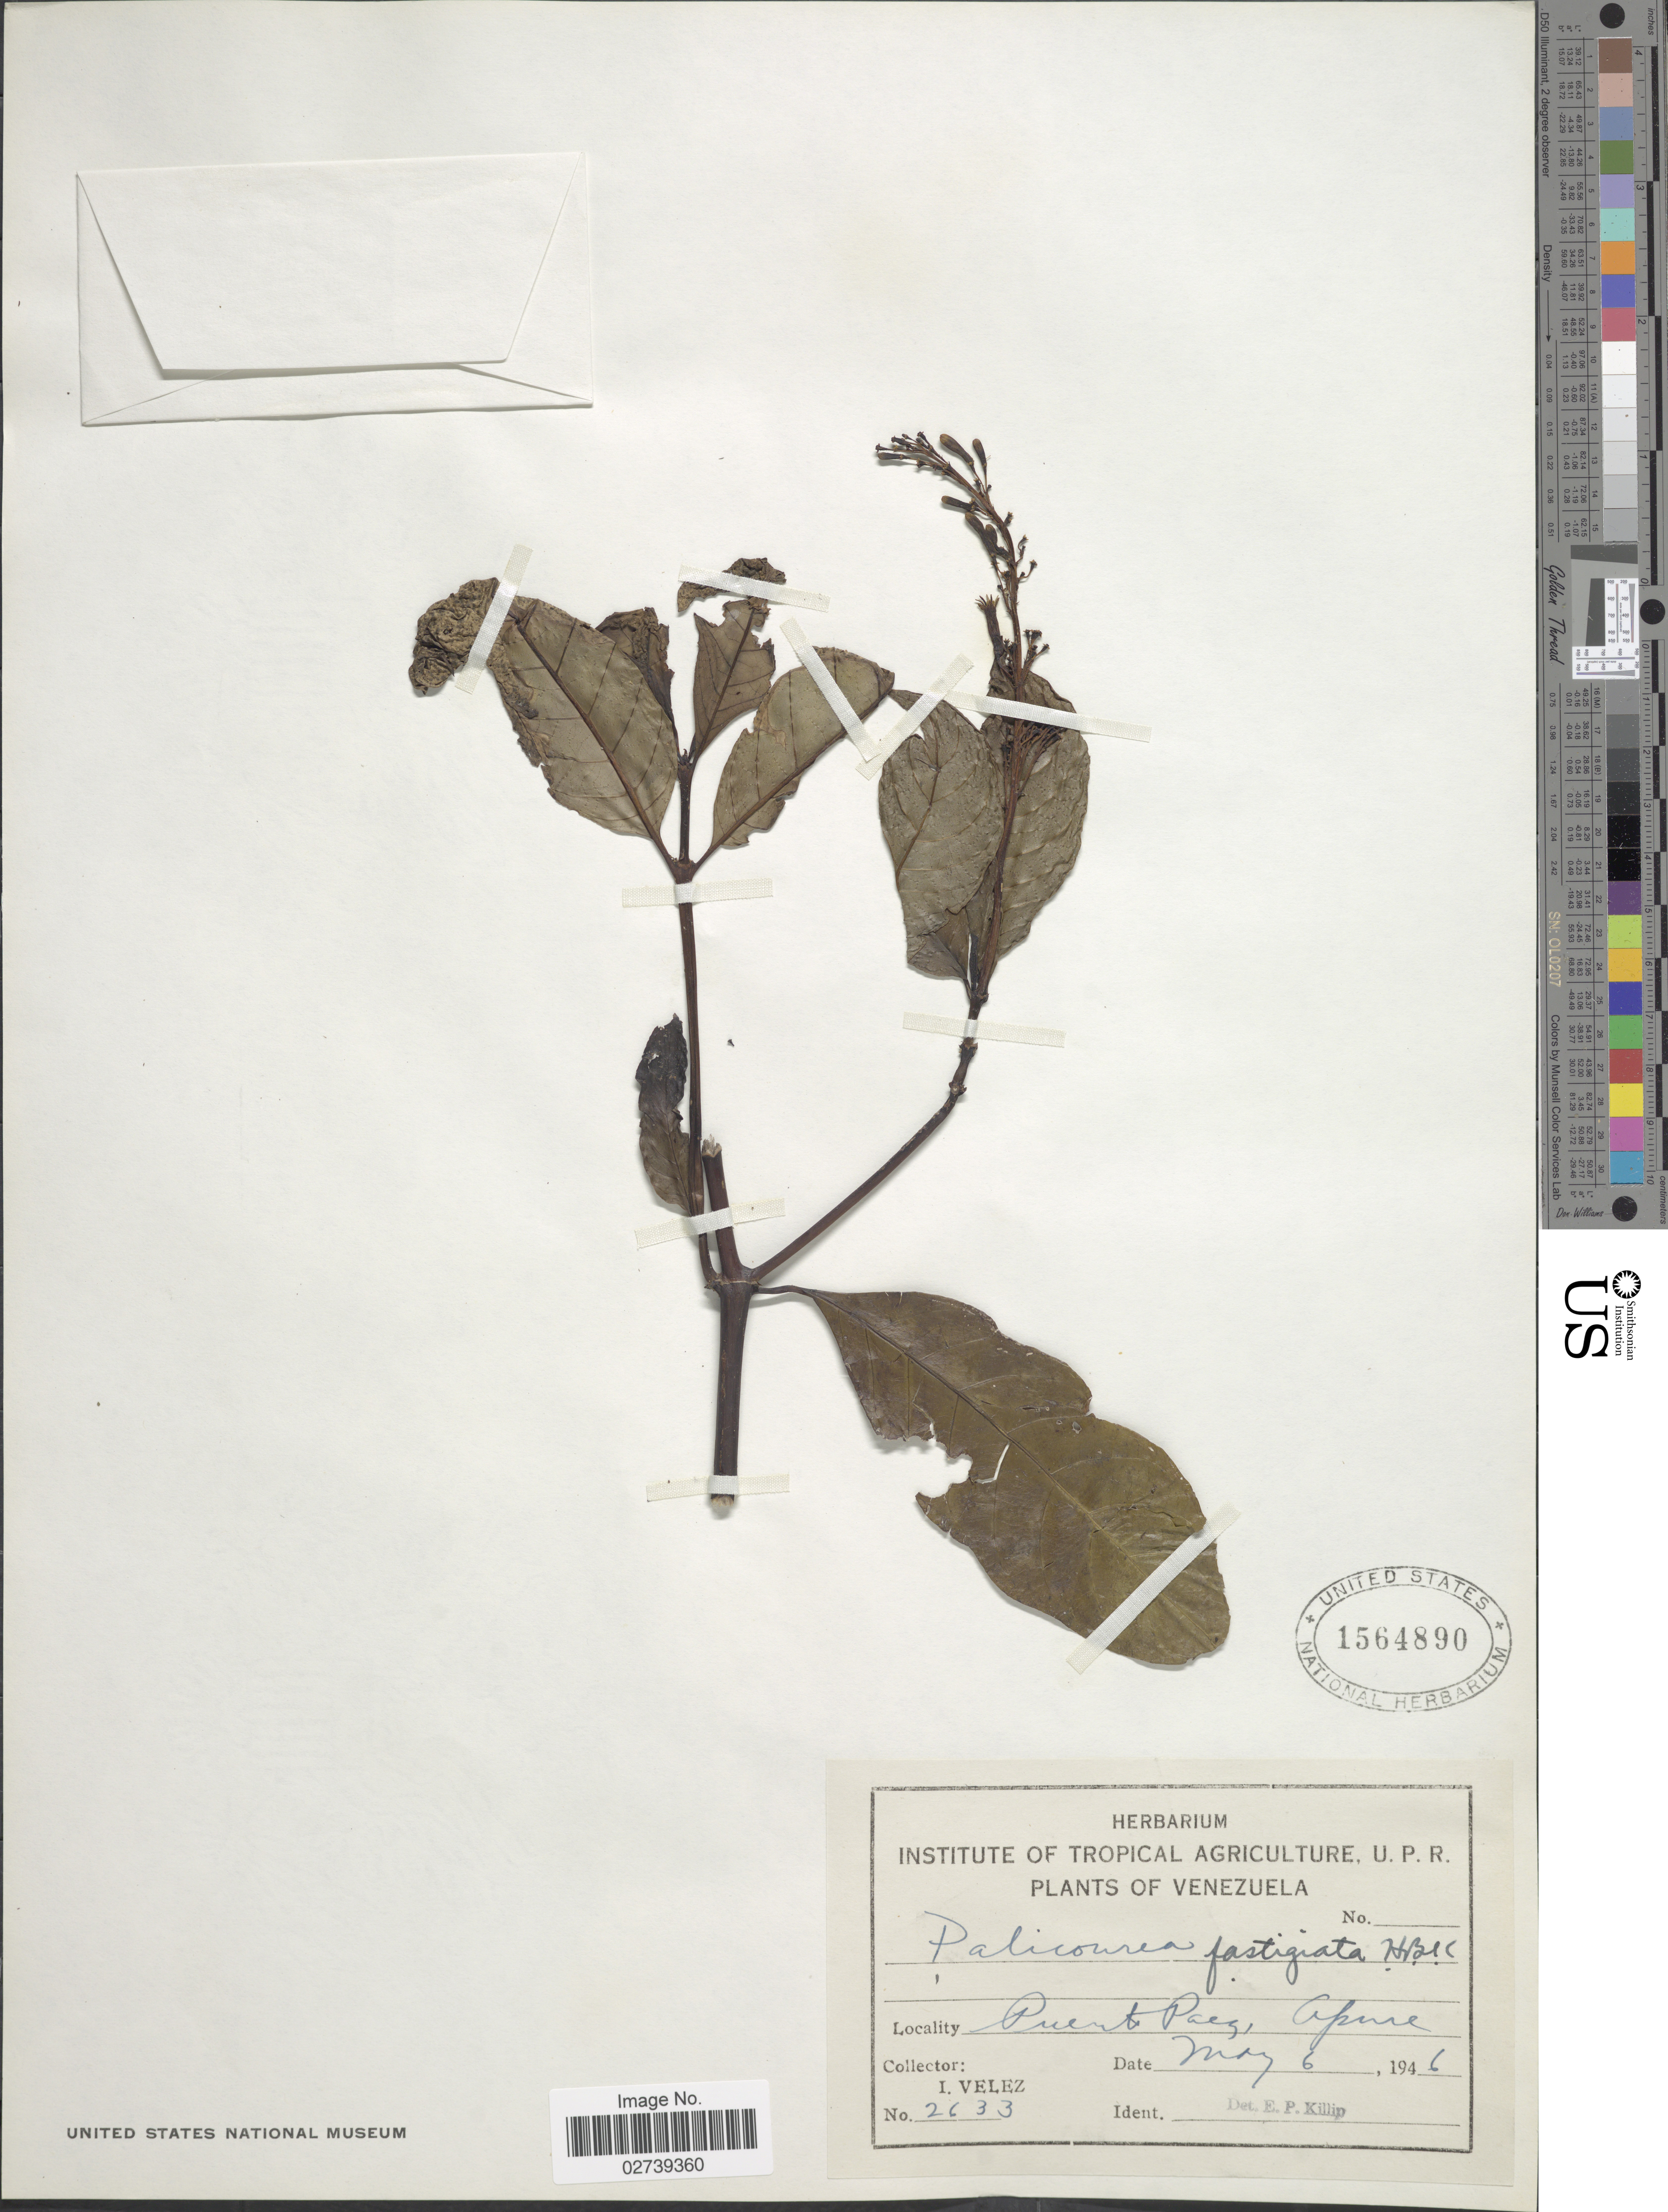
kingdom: Plantae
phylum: Tracheophyta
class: Magnoliopsida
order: Gentianales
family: Rubiaceae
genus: Palicourea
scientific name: Palicourea crocea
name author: (Sw.) Schult.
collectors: I. Velez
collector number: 2633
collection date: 1946-05-06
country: Venezuela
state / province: Apure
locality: Puerto Paez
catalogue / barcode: US 1564890